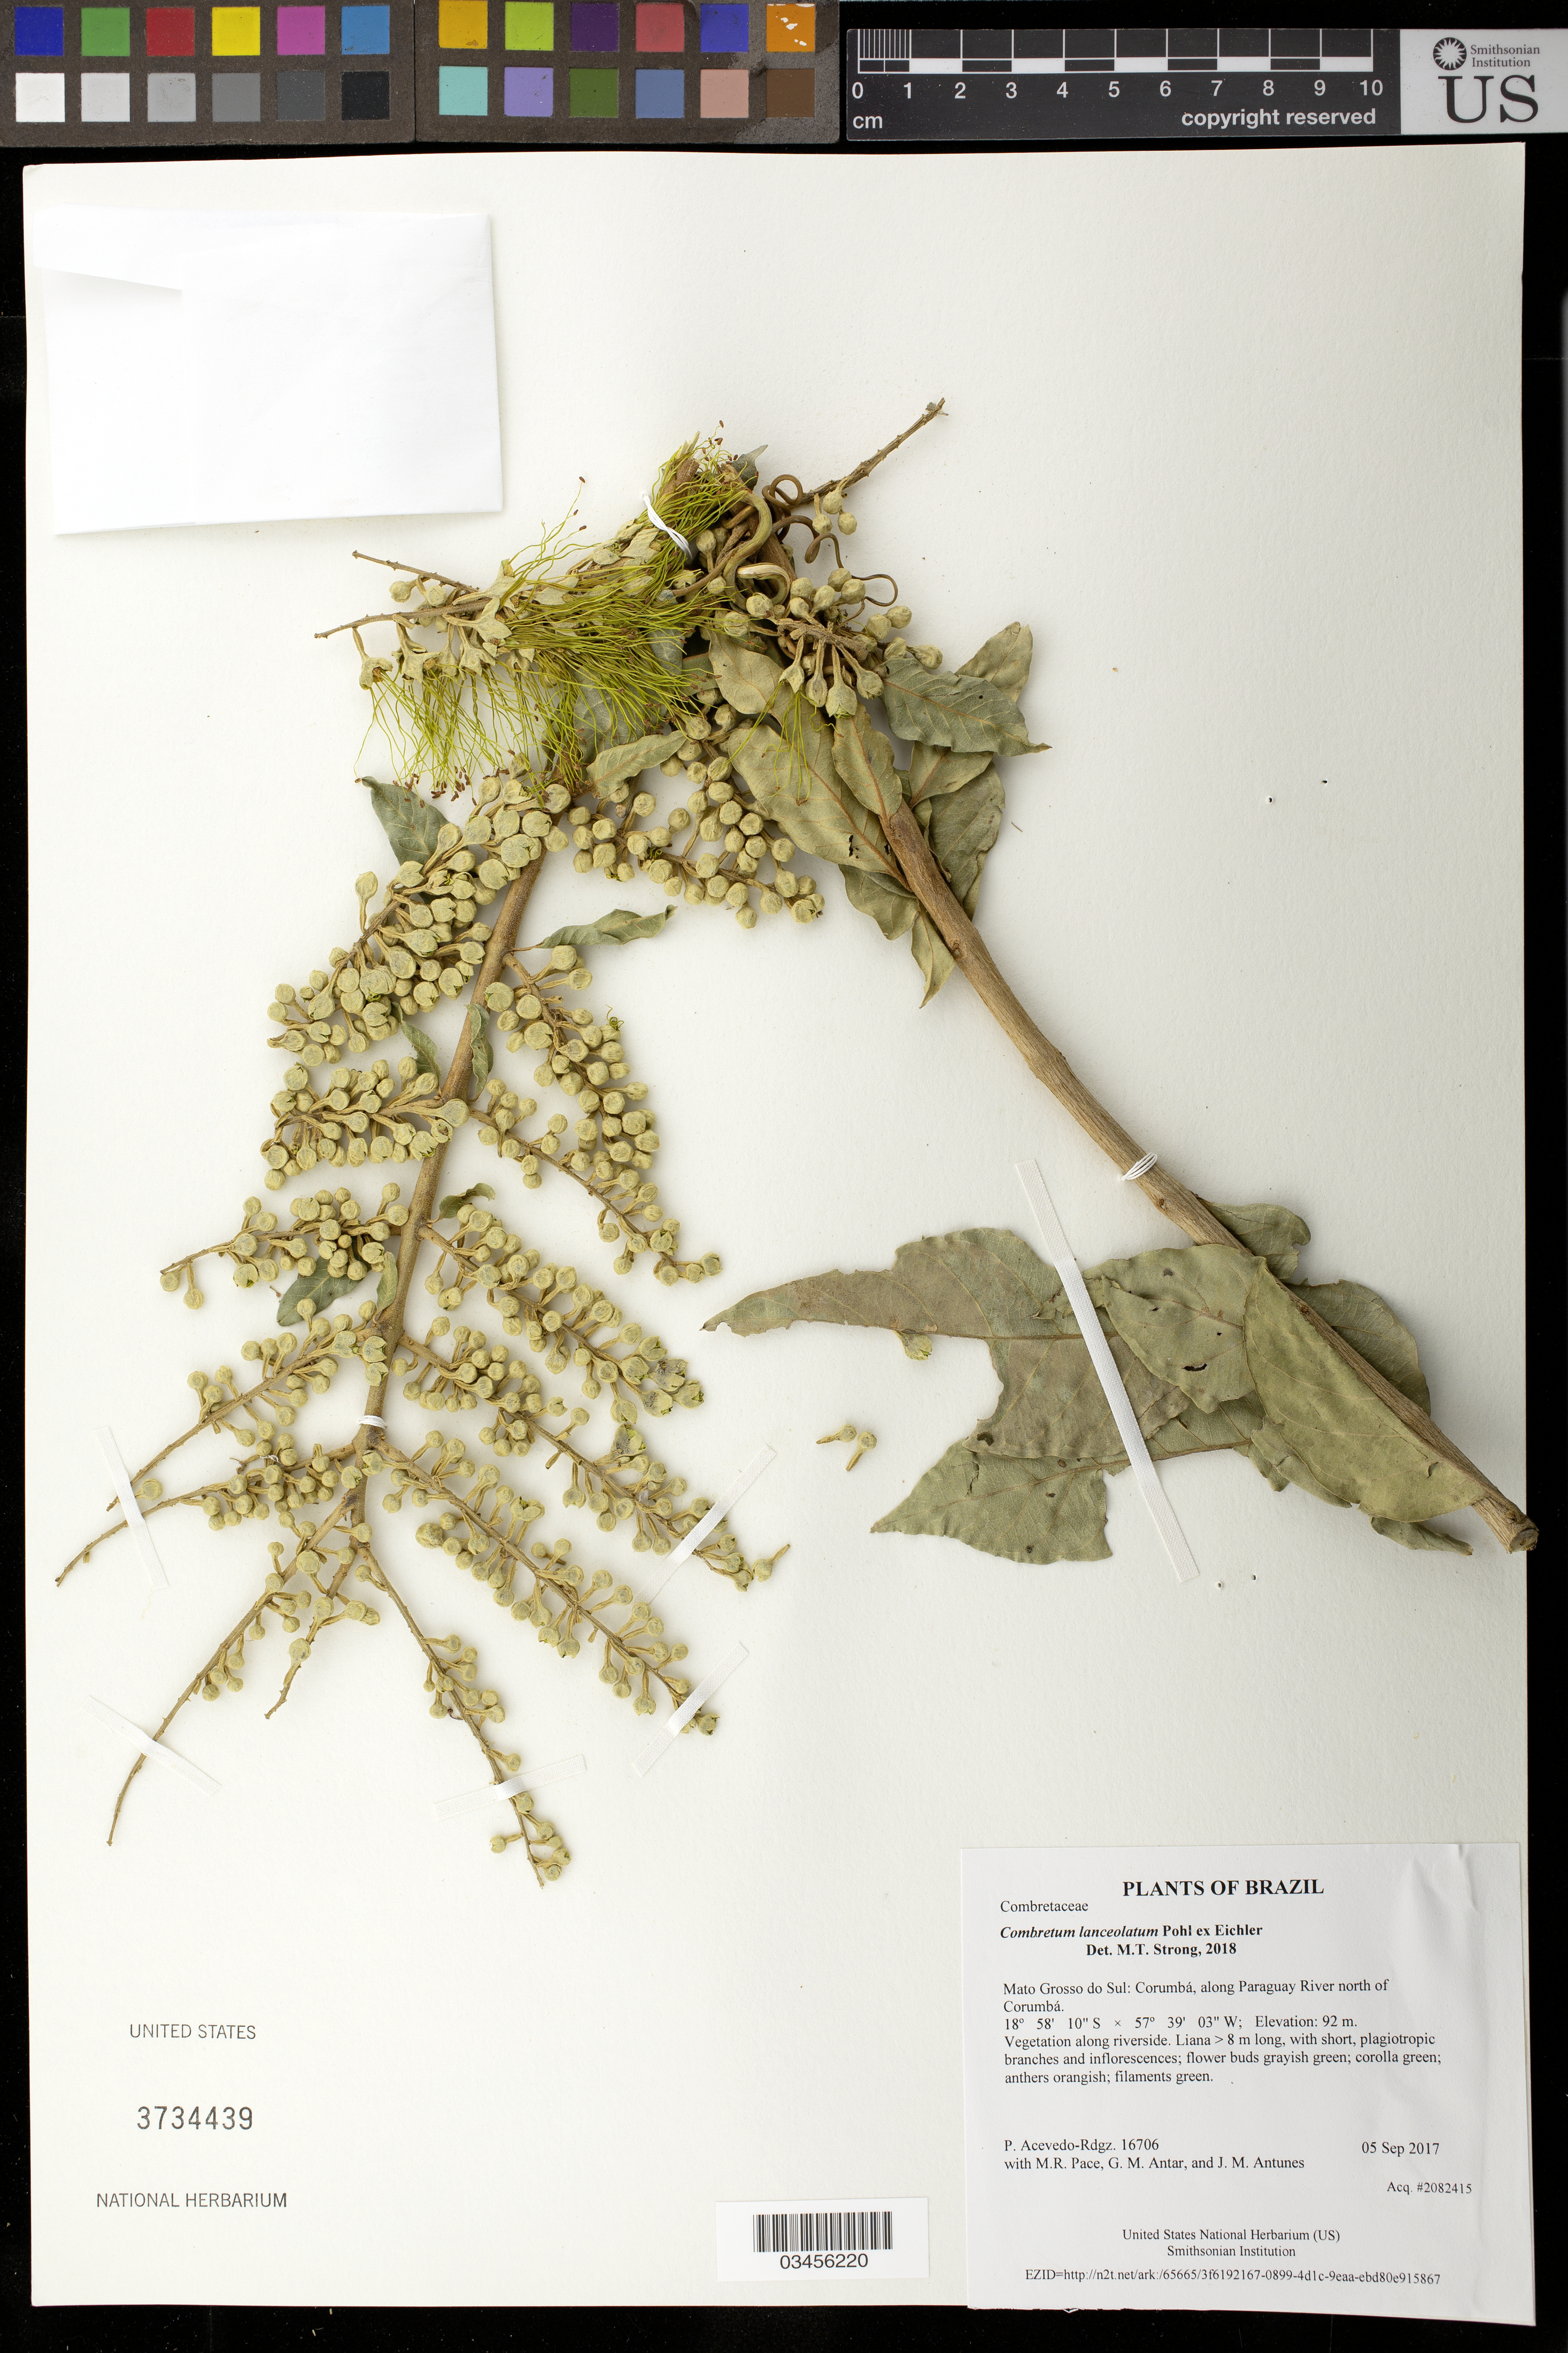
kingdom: Plantae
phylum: Tracheophyta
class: Magnoliopsida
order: Myrtales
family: Combretaceae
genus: Combretum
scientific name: Combretum lanceolatum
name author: Pohl ex Eichler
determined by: Strong, Mark T., (BOT), Smithsonian Institution - National Museum of Natural History (UNITED STATES)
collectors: P. Acevedo-Rodr., M. R. Pace, G. M. Antar & J. M. Antunes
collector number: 16706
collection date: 2017-09-05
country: Brazil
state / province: Mato Grosso do Sul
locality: Corumbá, along Paraguay River north of Corumbá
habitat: Vegetation along riverside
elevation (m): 92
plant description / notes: US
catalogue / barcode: US 3734439